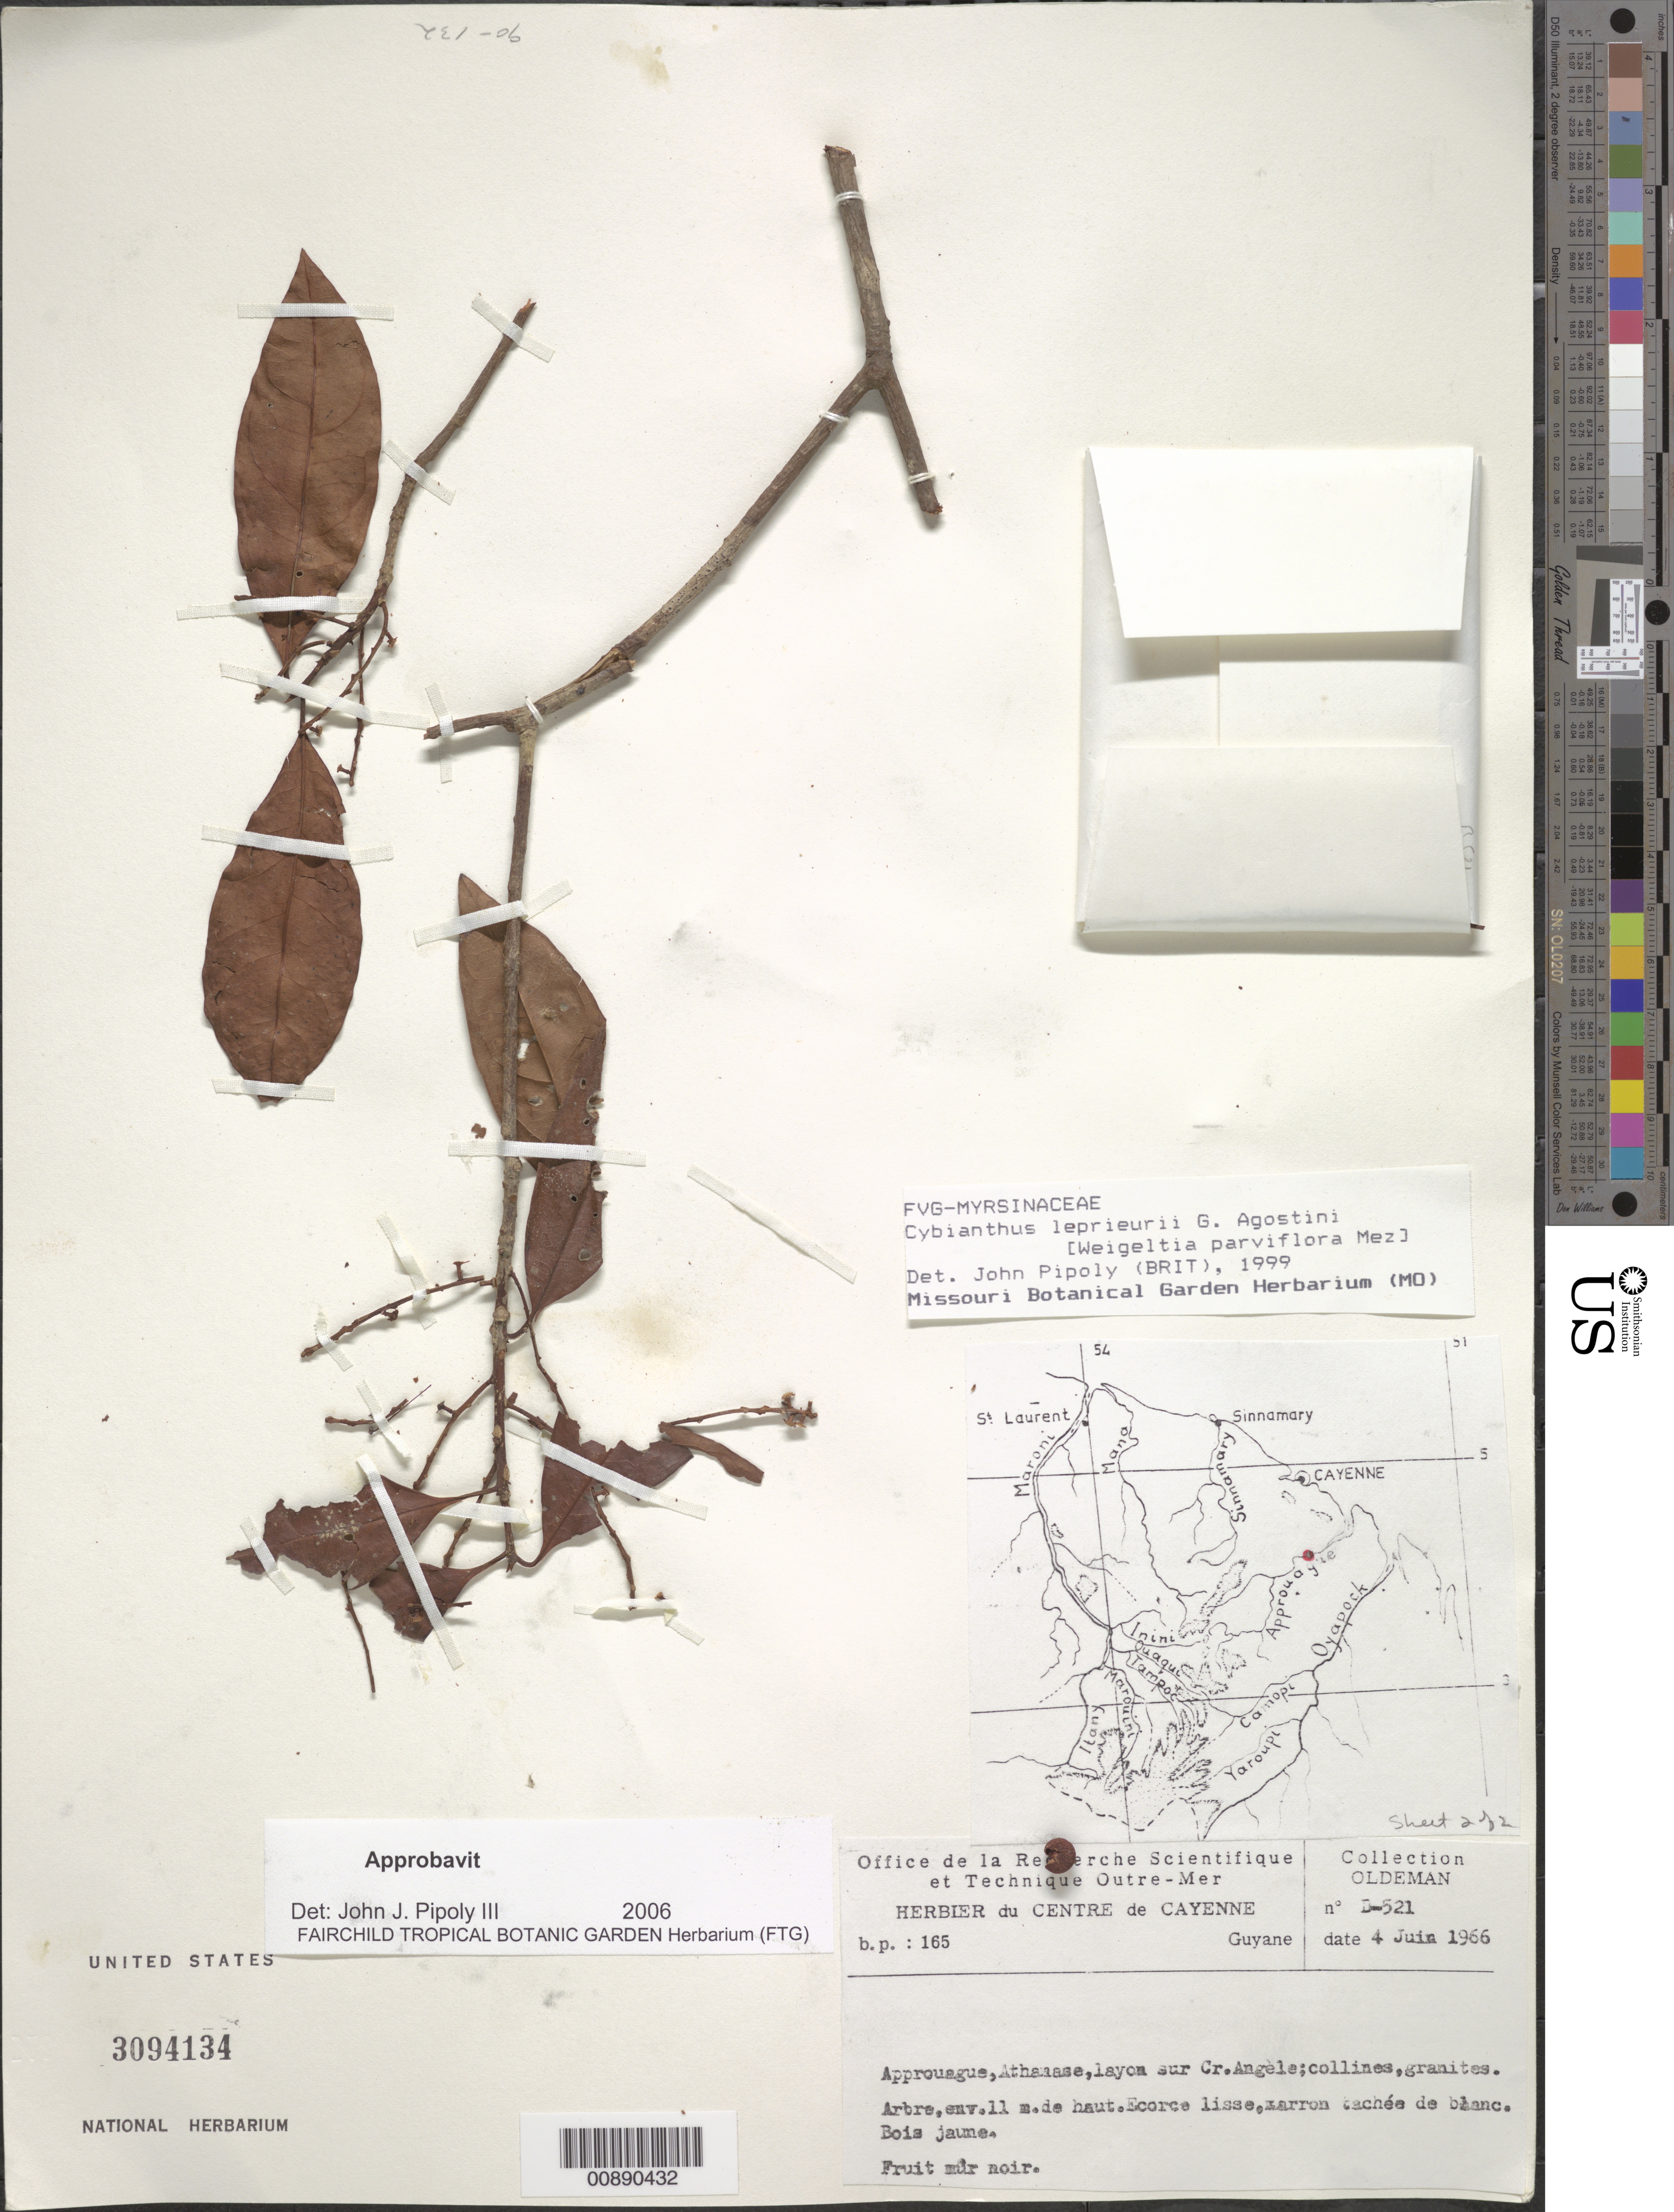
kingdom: Plantae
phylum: Tracheophyta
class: Magnoliopsida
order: Ericales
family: Primulaceae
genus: Cybianthus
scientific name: Cybianthus leprieurii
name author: G. Agostini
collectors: -- Oldeman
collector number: D-521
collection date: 1966-06-04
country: French Guiana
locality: Approuague, Athanase, layon sur Cr. Angele.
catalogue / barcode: US 3094134